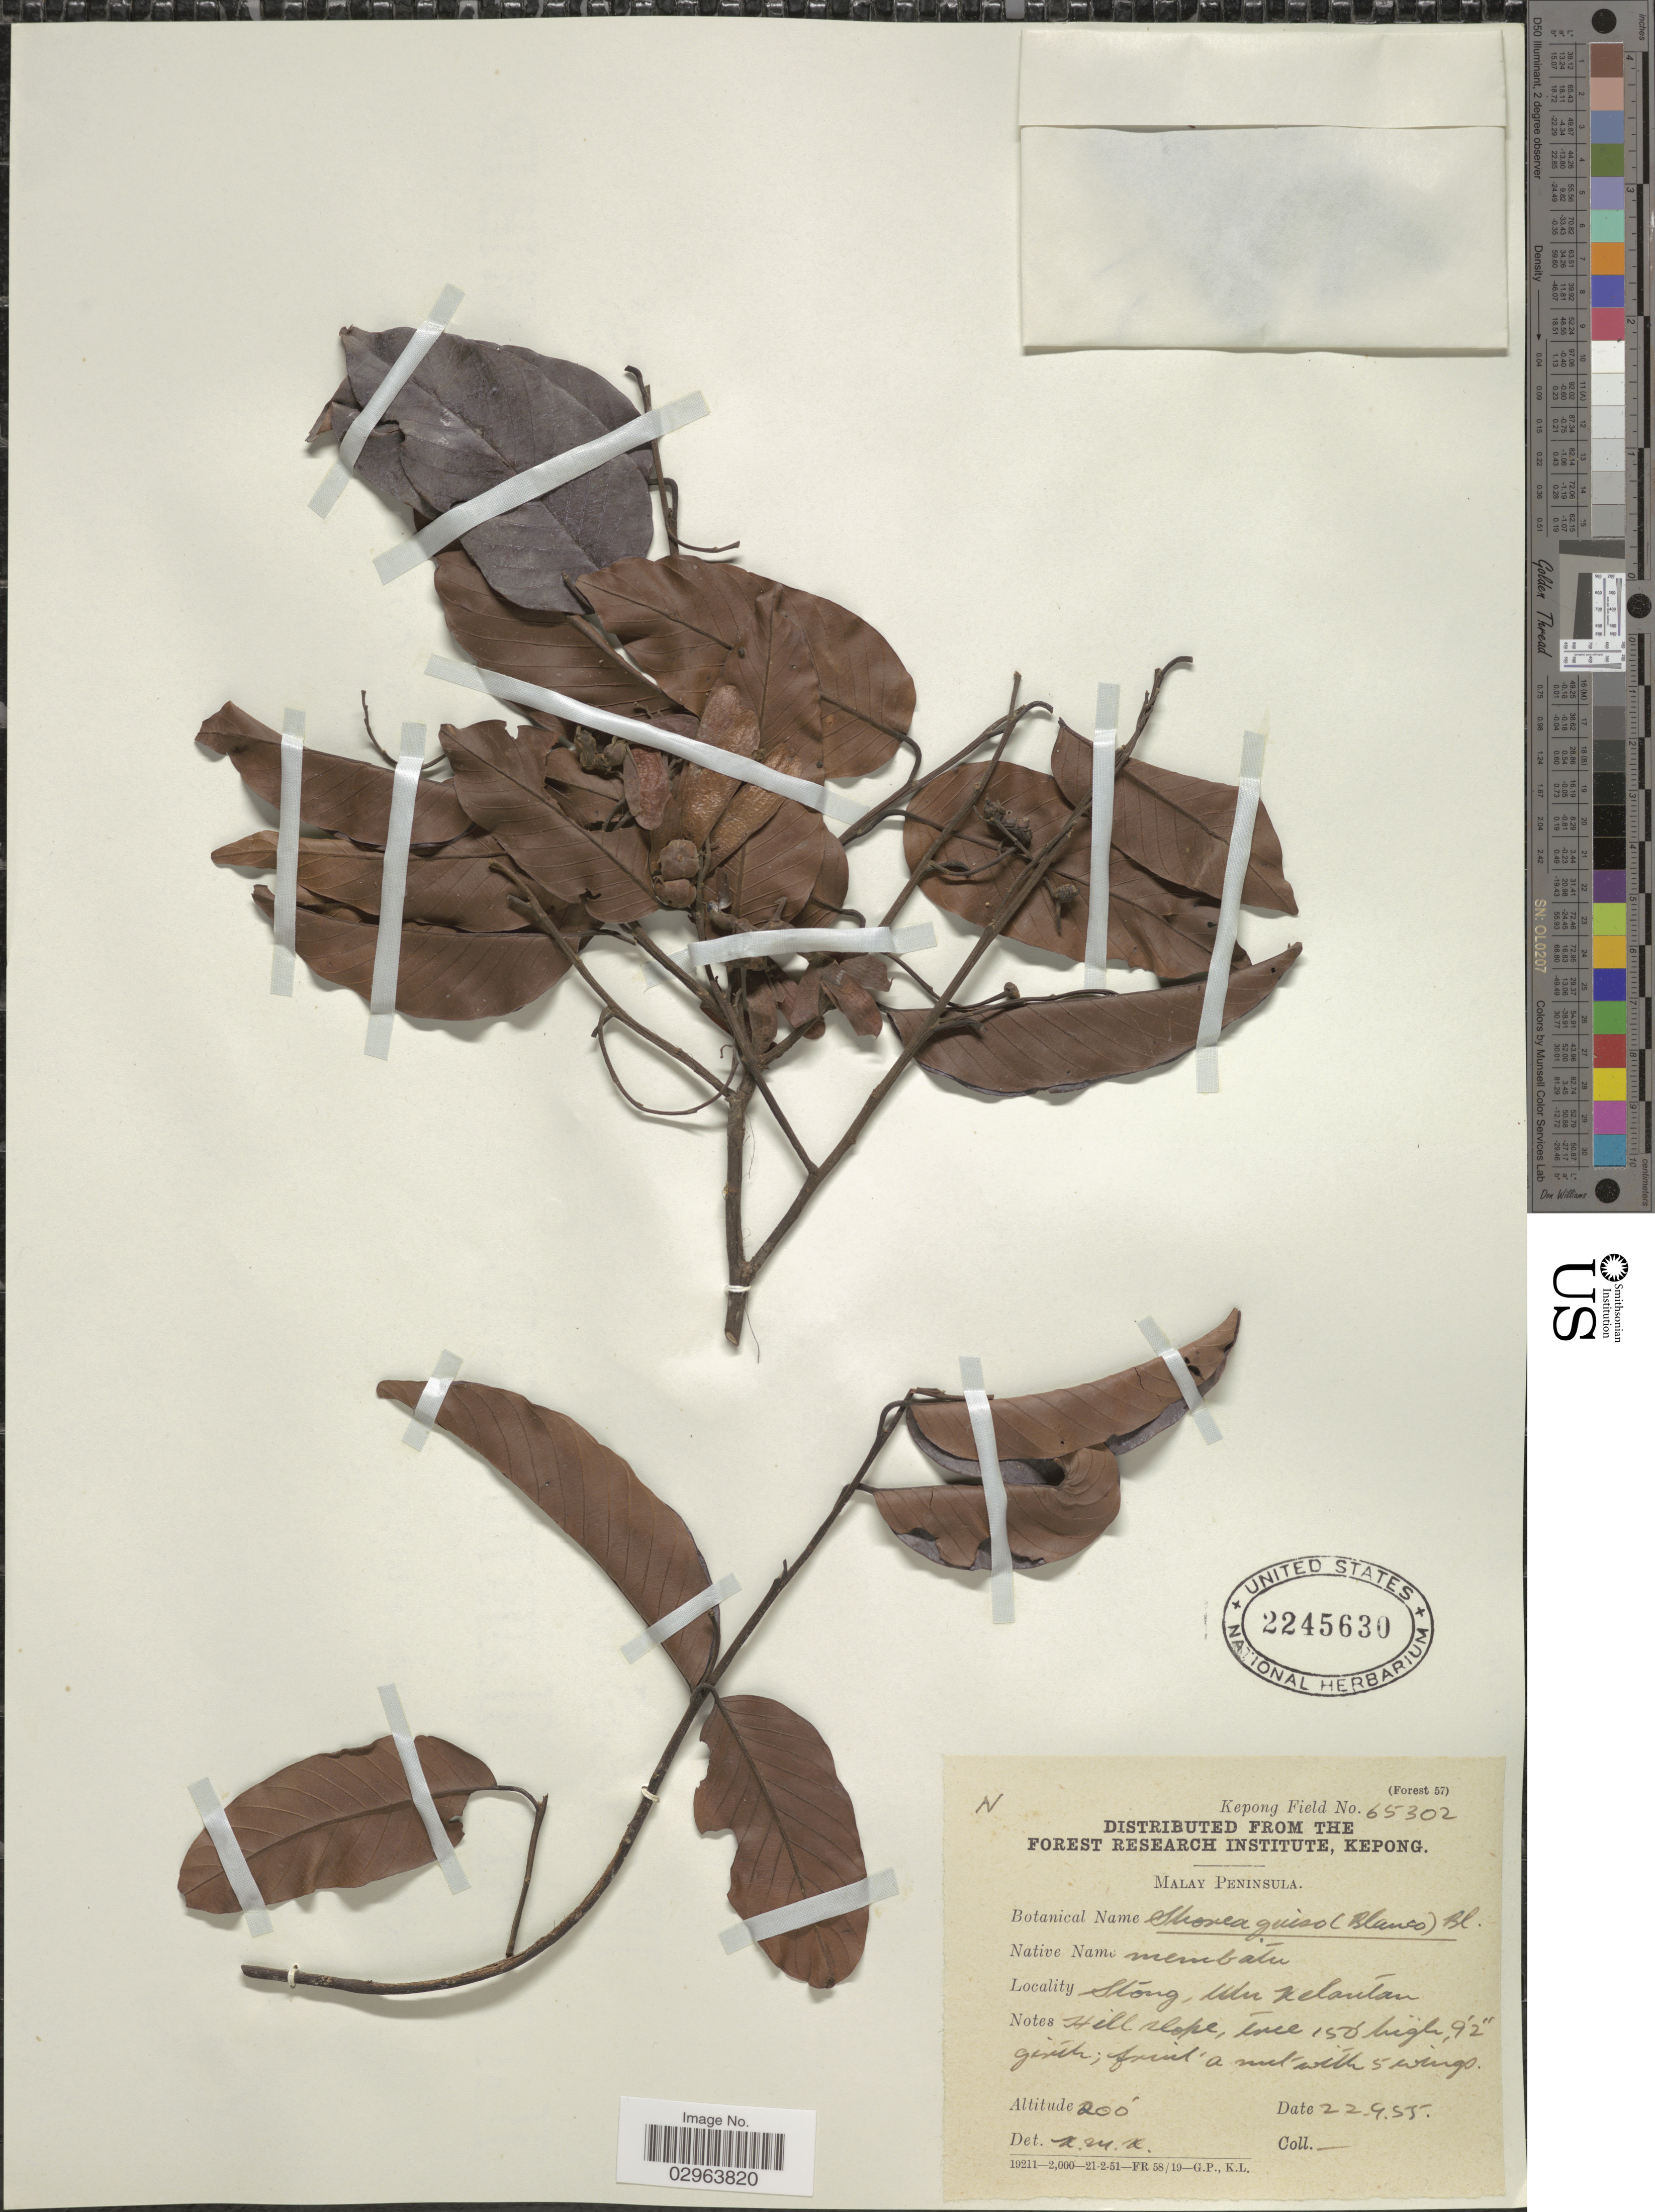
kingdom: Plantae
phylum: Tracheophyta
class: Magnoliopsida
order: Malvales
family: Dipterocarpaceae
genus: Shorea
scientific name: Shorea guiso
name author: (Blanco) Blume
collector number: Kepong Field 65302?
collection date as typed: Transcribed d/m/y: 22/9/55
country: Malaysia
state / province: Kelantan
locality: Malay Peninsula, Stong [interpreted], Mu [interpreted] Kelantan.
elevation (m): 61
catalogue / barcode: US 2245630